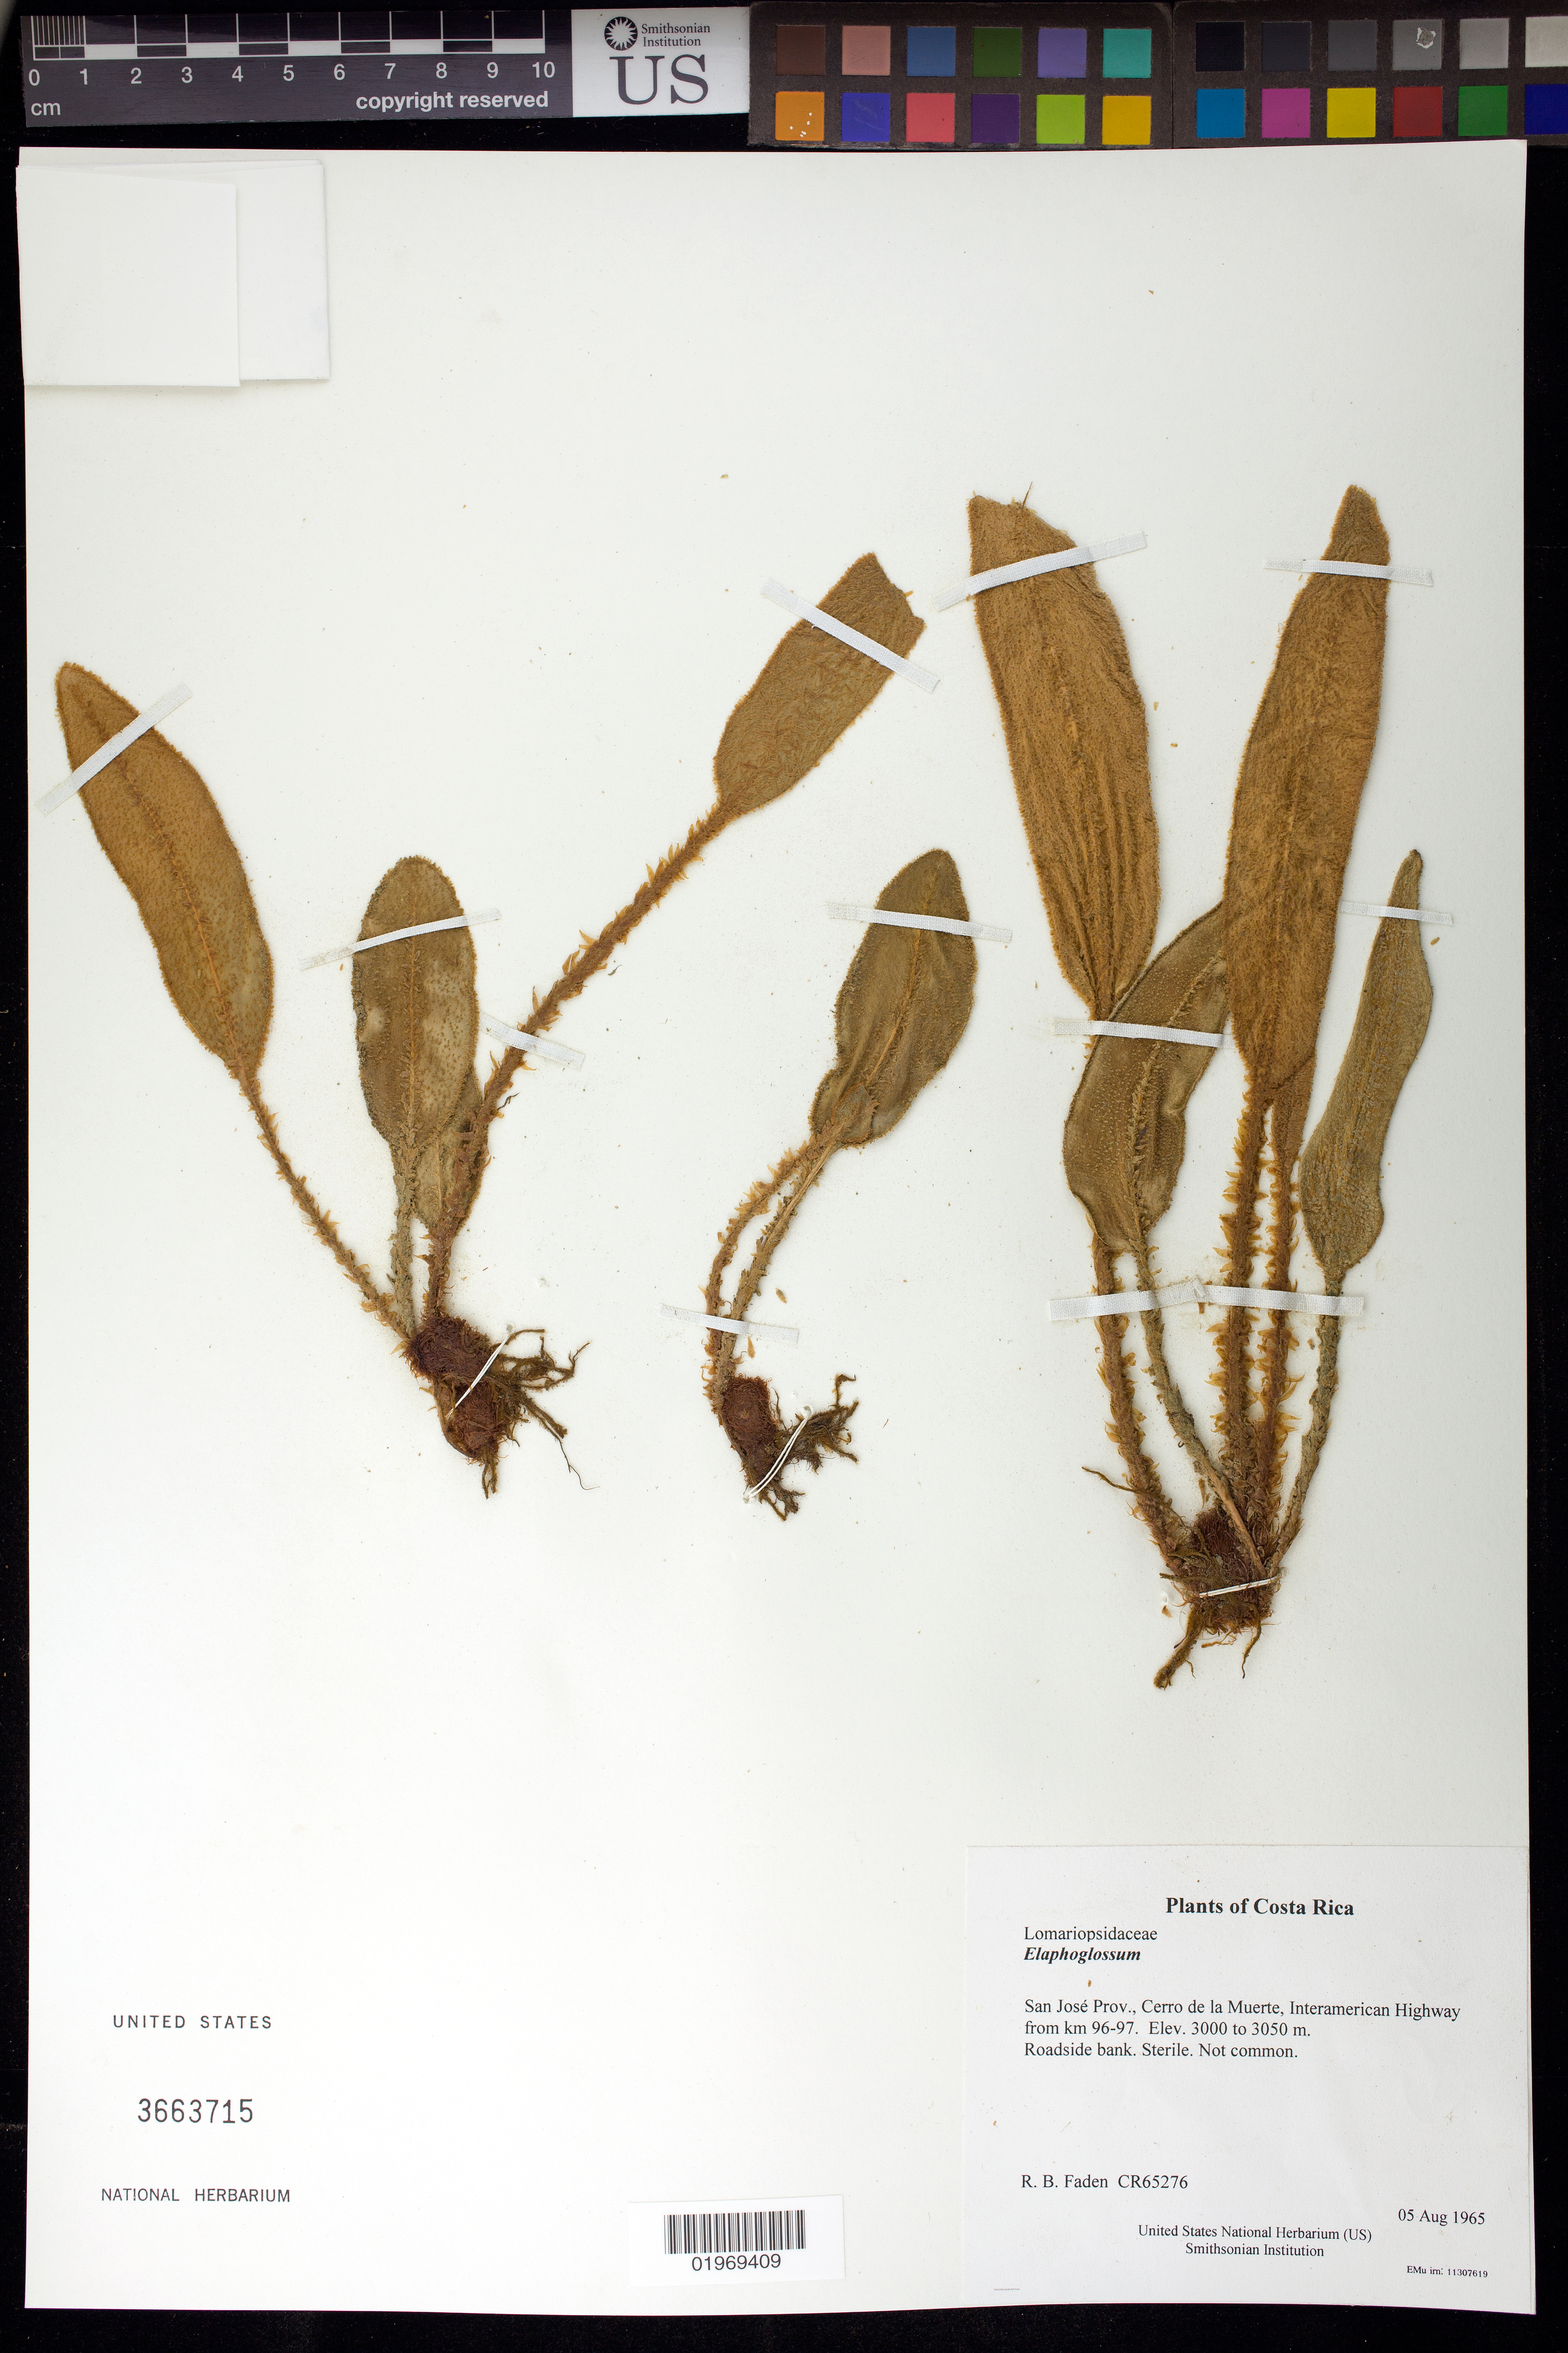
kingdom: Plantae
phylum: Tracheophyta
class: Polypodiopsida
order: Polypodiales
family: Dryopteridaceae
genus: Elaphoglossum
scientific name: Elaphoglossum lehmannianum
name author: Christ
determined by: Vasco, A.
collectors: R. B. Faden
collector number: CR65276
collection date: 1965-08-05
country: Costa Rica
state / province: San José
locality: Cerro de la Muerte, Interamerican Highway from km 96-97.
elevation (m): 3000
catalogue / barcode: US 3663715